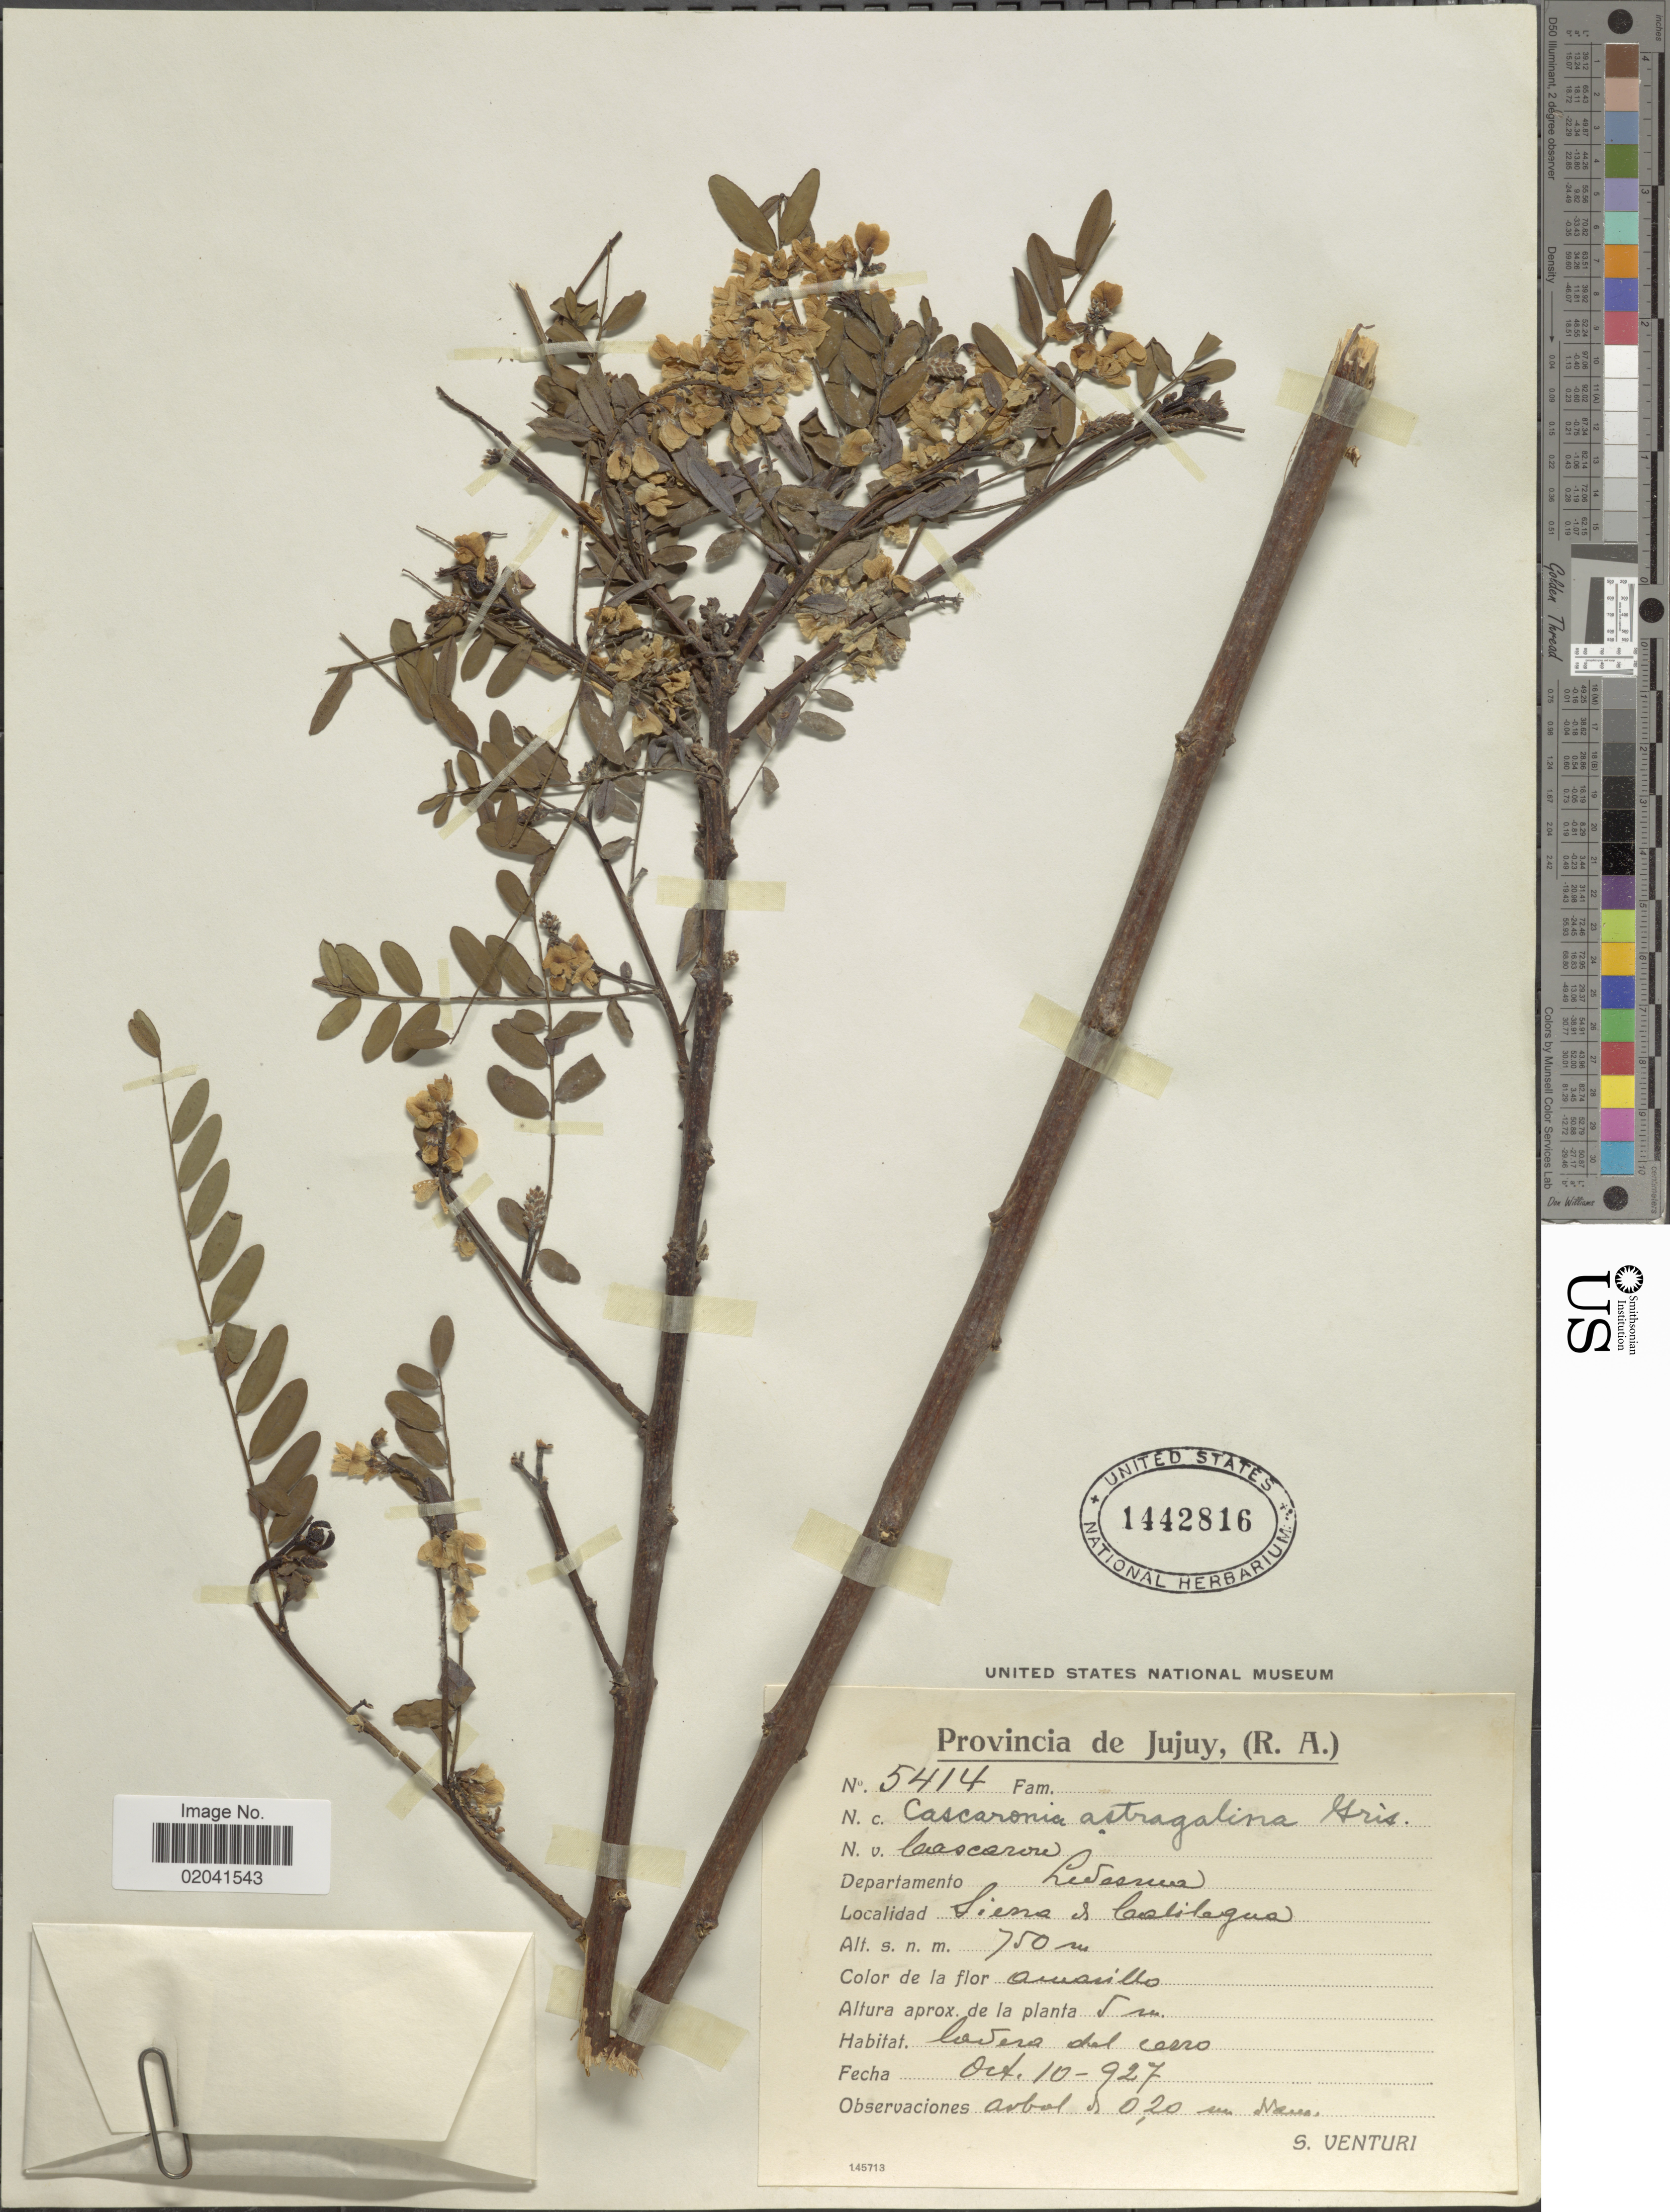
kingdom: Plantae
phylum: Tracheophyta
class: Magnoliopsida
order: Fabales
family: Fabaceae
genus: Cascaronia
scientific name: Cascaronia sp.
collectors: S. Venturi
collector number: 5414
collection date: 1927-10-10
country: Argentina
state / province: Jujuy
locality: Provincia de Jujuy, (R.A.) Departamento Ledesma, Sierra de Calilegua.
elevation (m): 750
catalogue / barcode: US 1442816